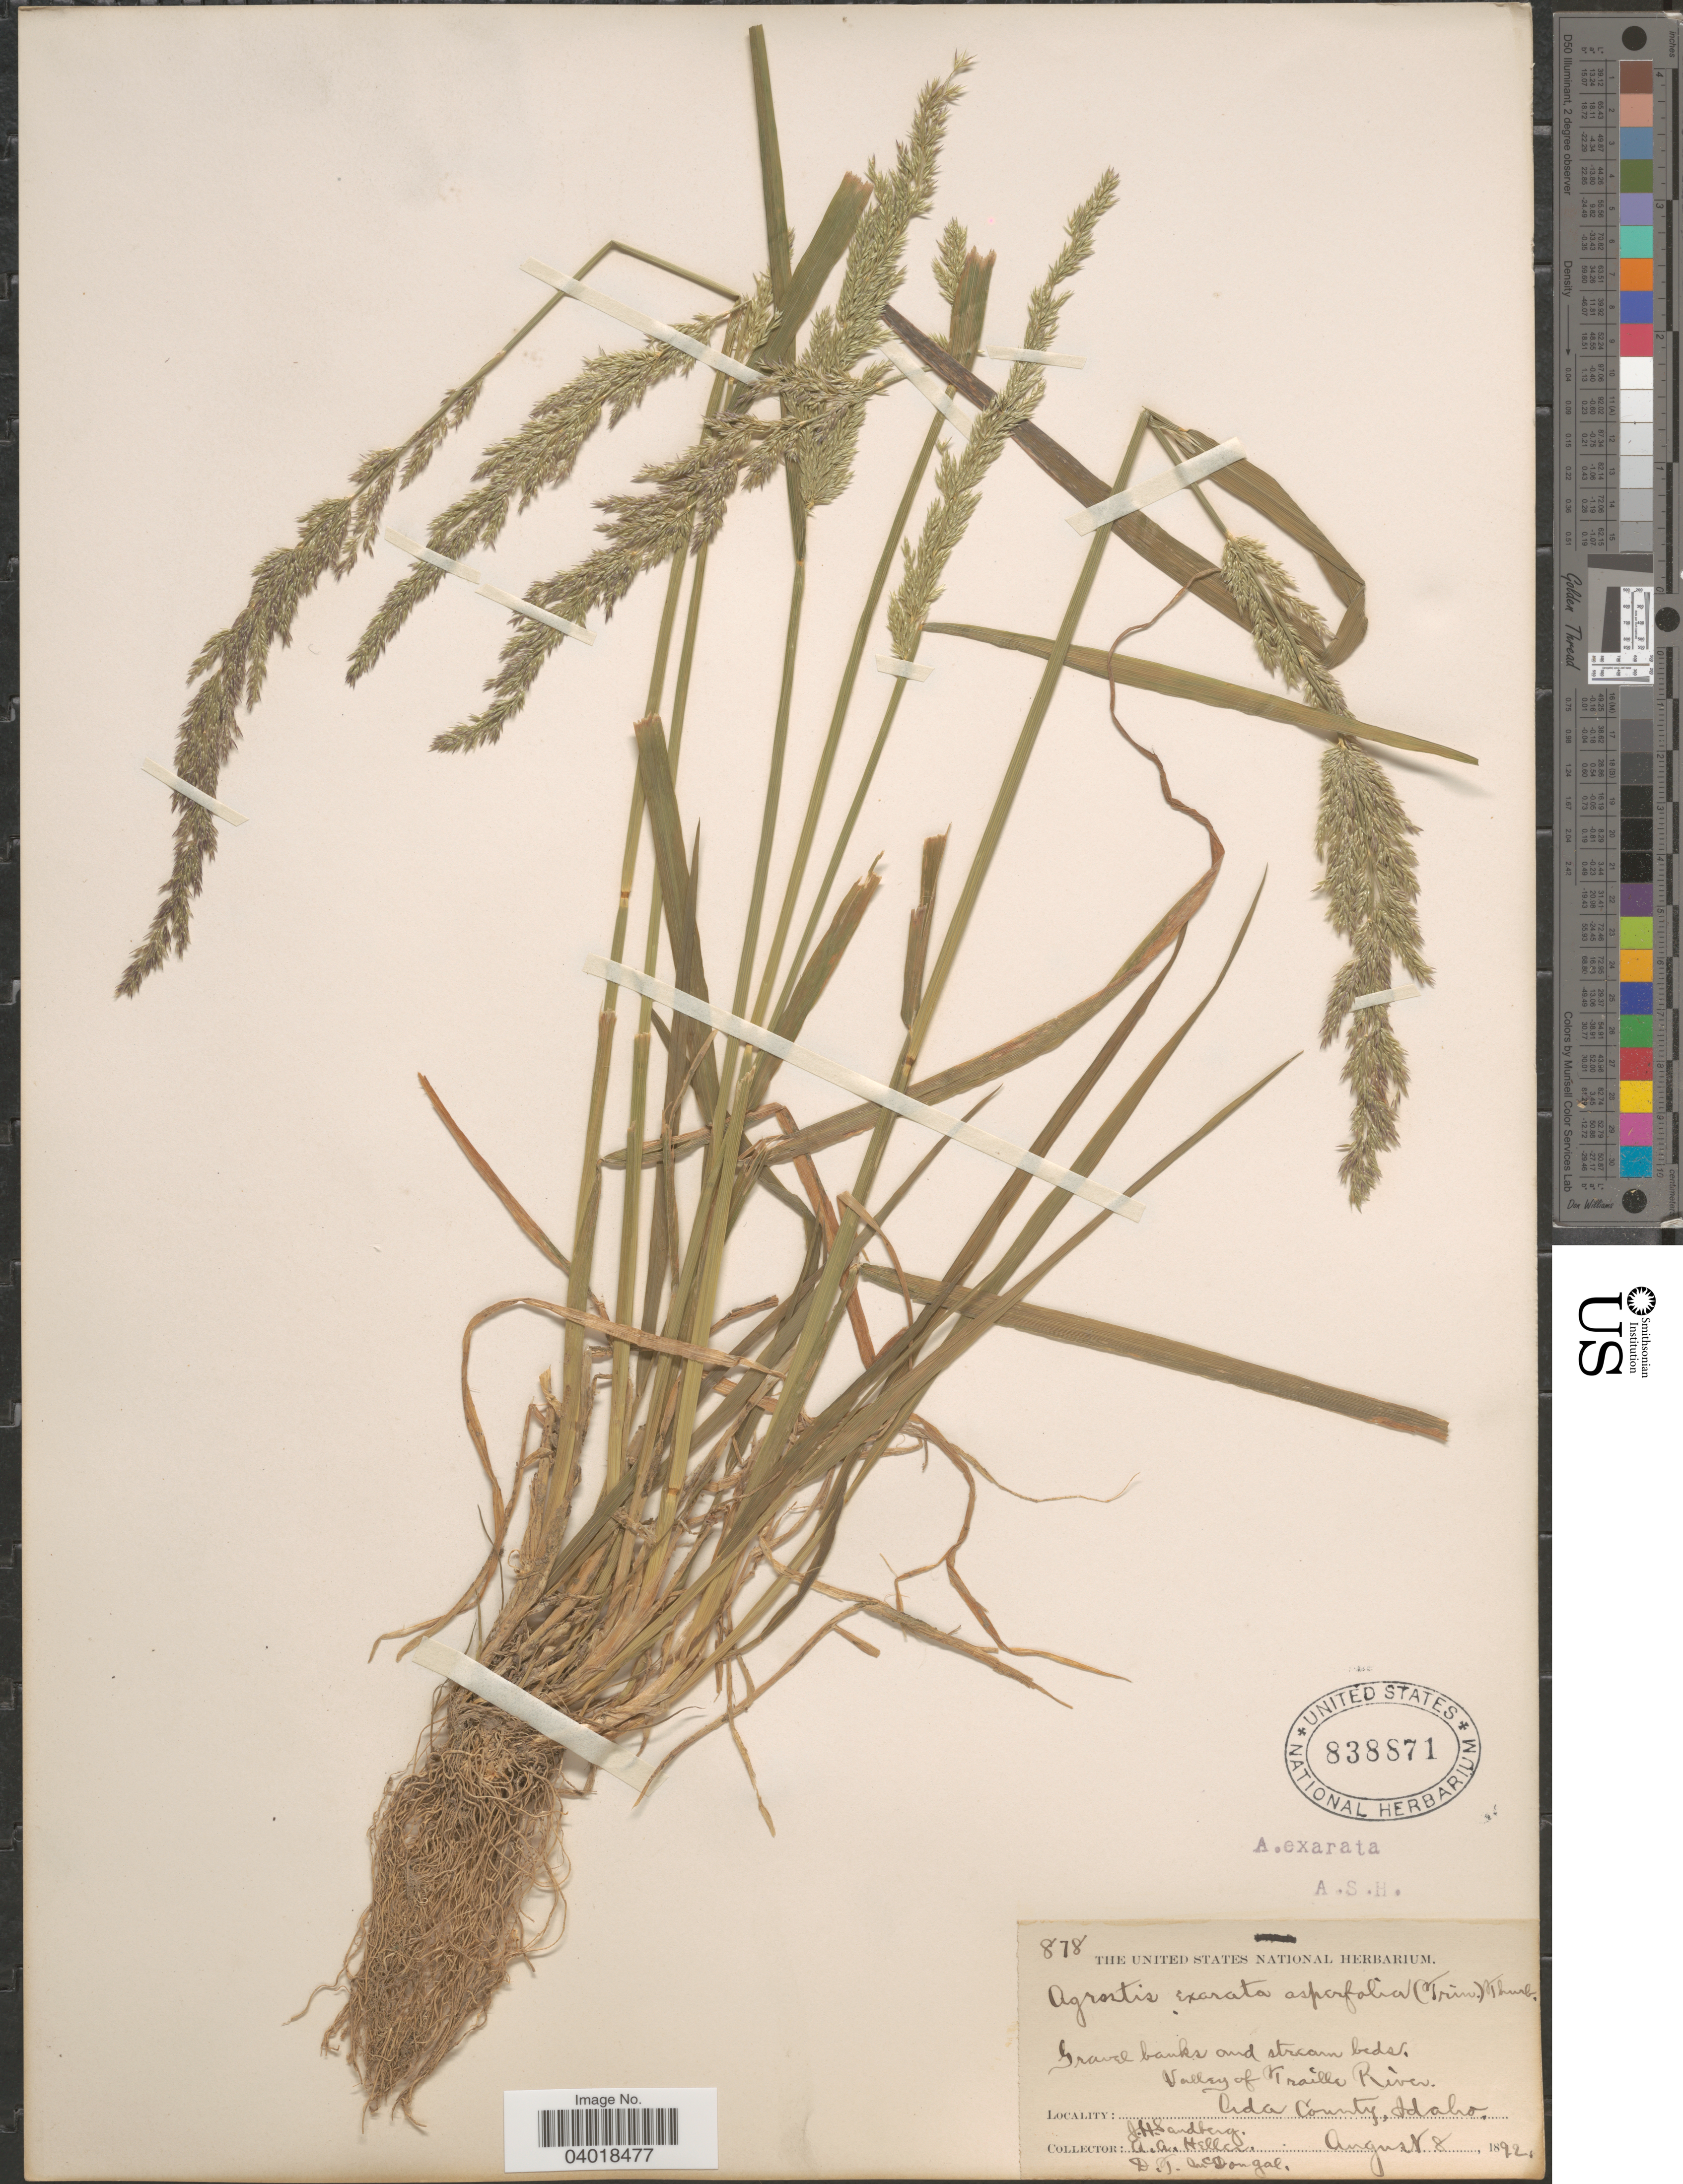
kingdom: Plantae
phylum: Tracheophyta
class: Liliopsida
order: Poales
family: Poaceae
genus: Agrostis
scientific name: Agrostis exarata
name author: Trin.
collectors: J. H. Sandberg, A. A. Heller & D. McDougal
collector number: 878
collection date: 1892-08-08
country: United States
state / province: Idaho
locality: Valley of Kraille River. Ada County.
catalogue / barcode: US 838871